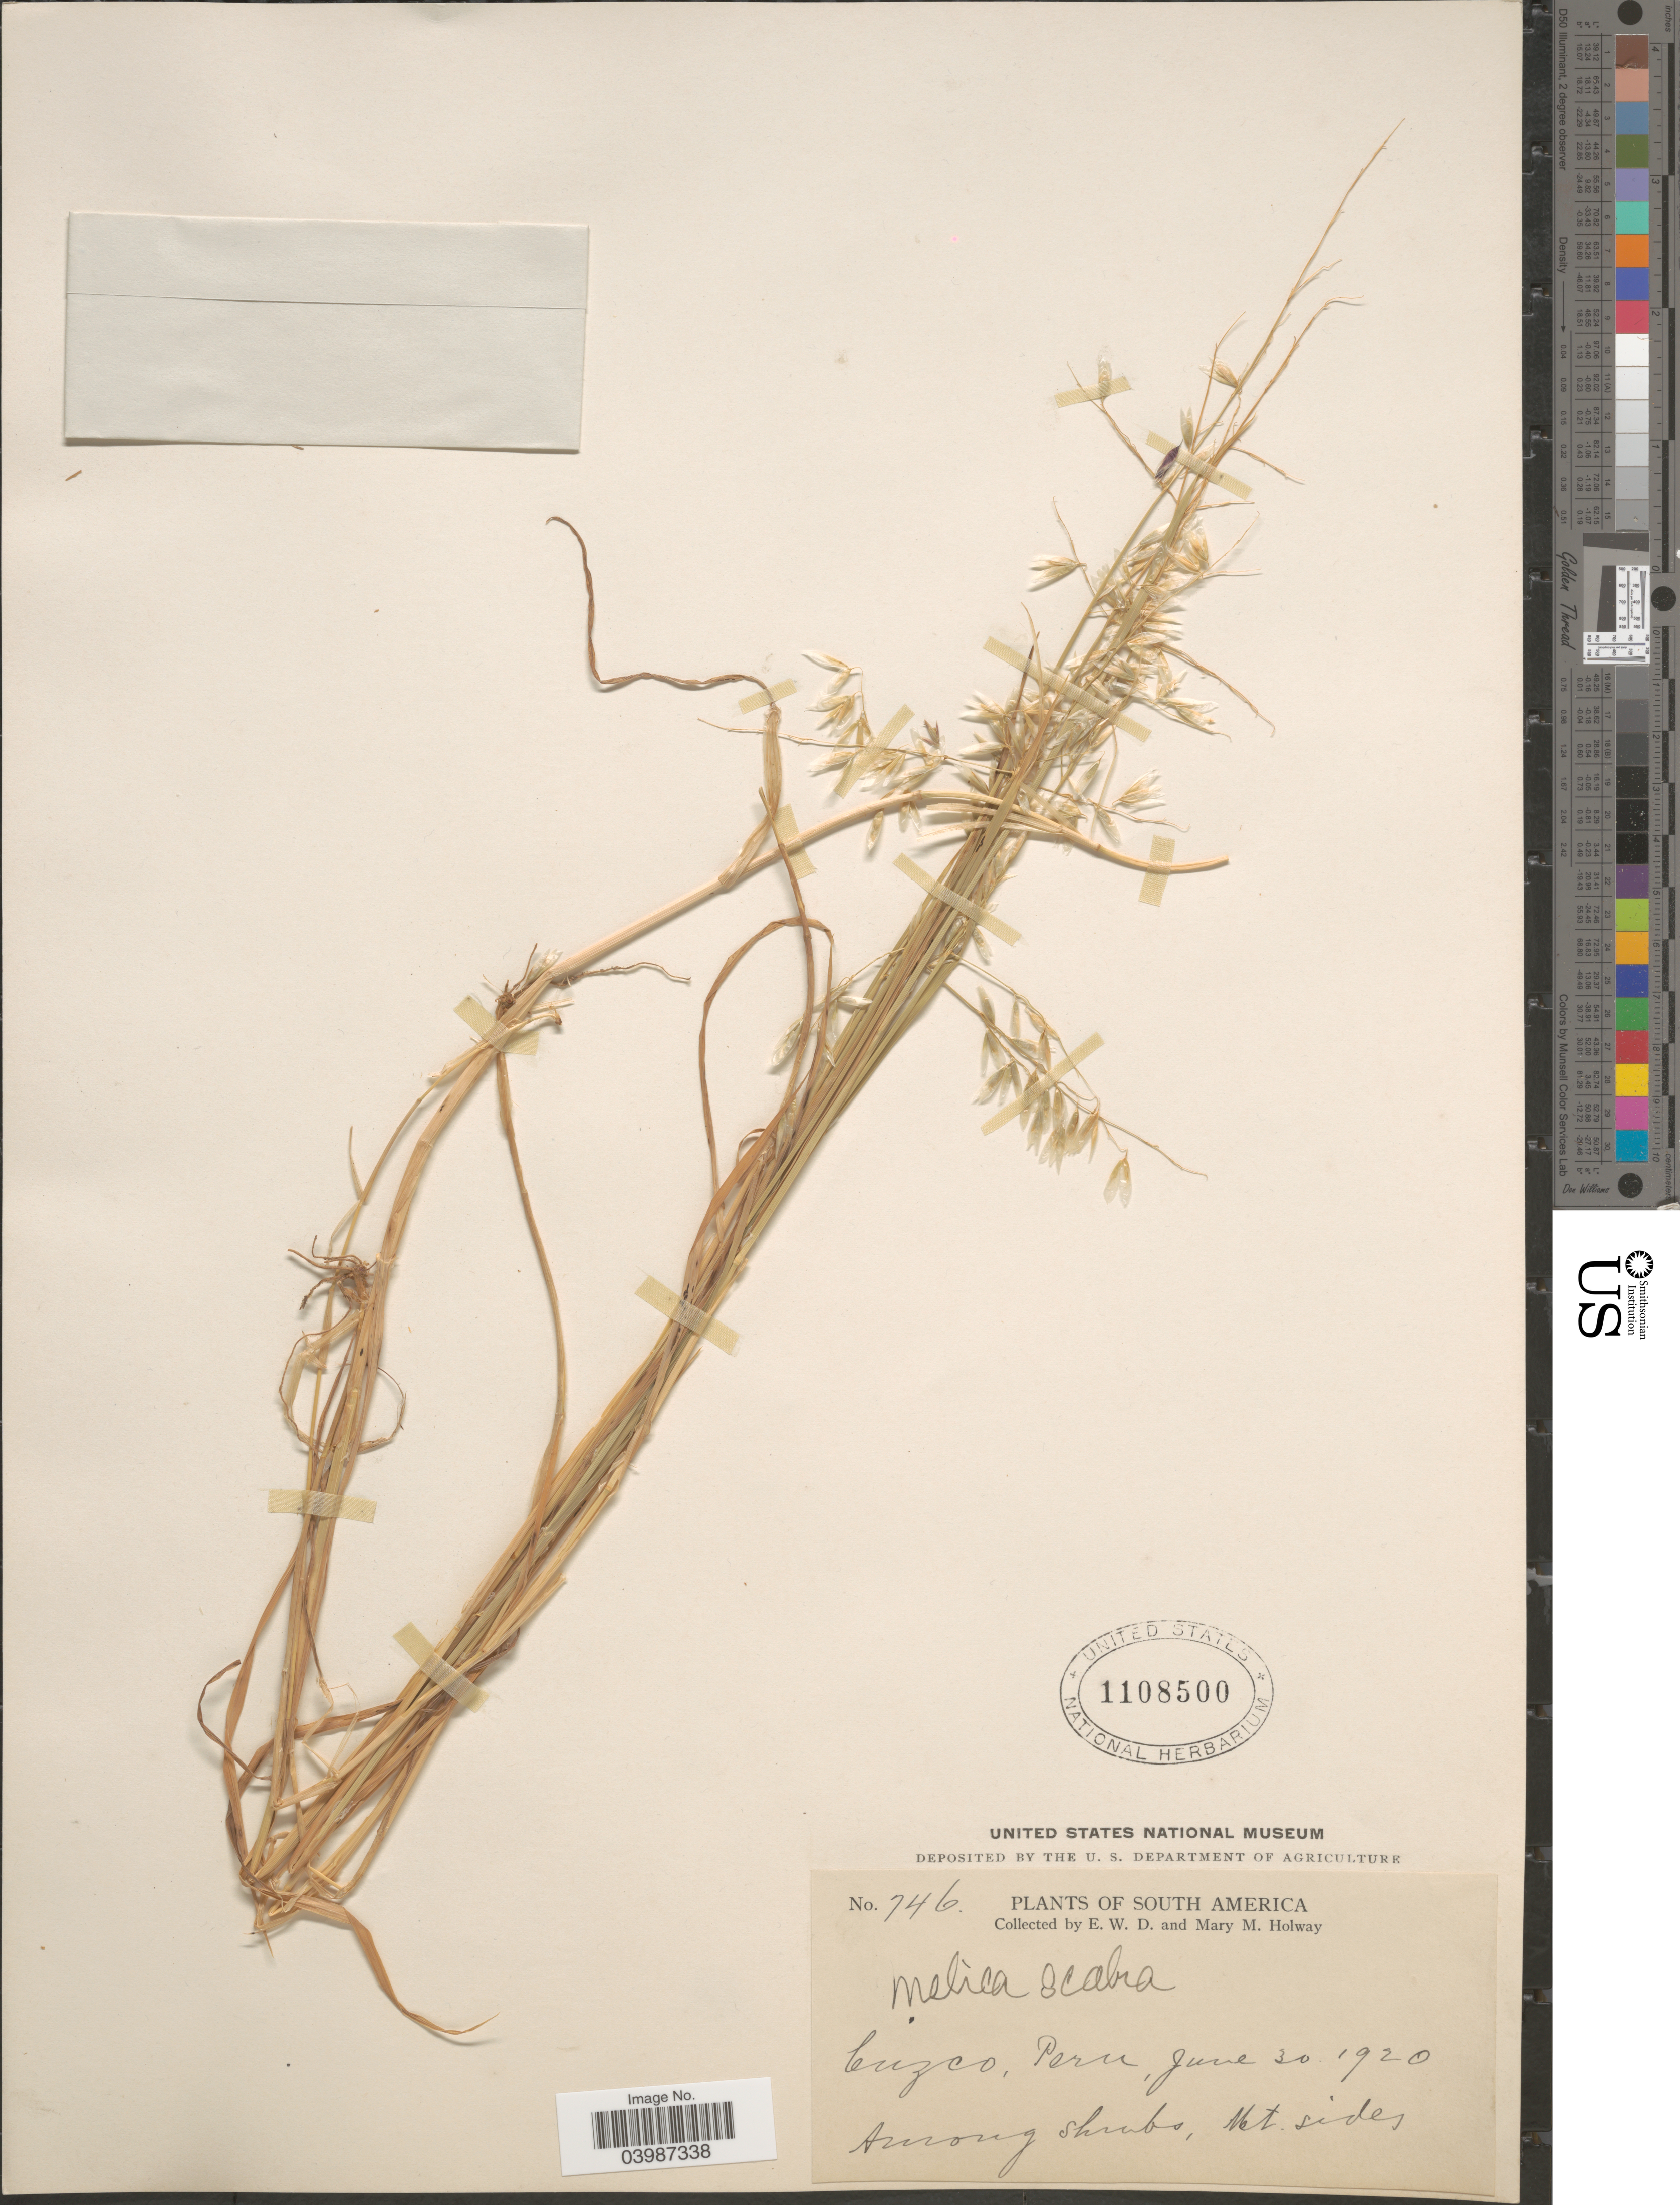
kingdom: Plantae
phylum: Tracheophyta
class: Liliopsida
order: Poales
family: Poaceae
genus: Melica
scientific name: Melica scabra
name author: Kunth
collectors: E. W. D. Holway & M. M. Holway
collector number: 746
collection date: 1920-06-30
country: Peru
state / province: Cusco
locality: Cuzco. Among shrubs, wet sides.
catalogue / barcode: US 1108500